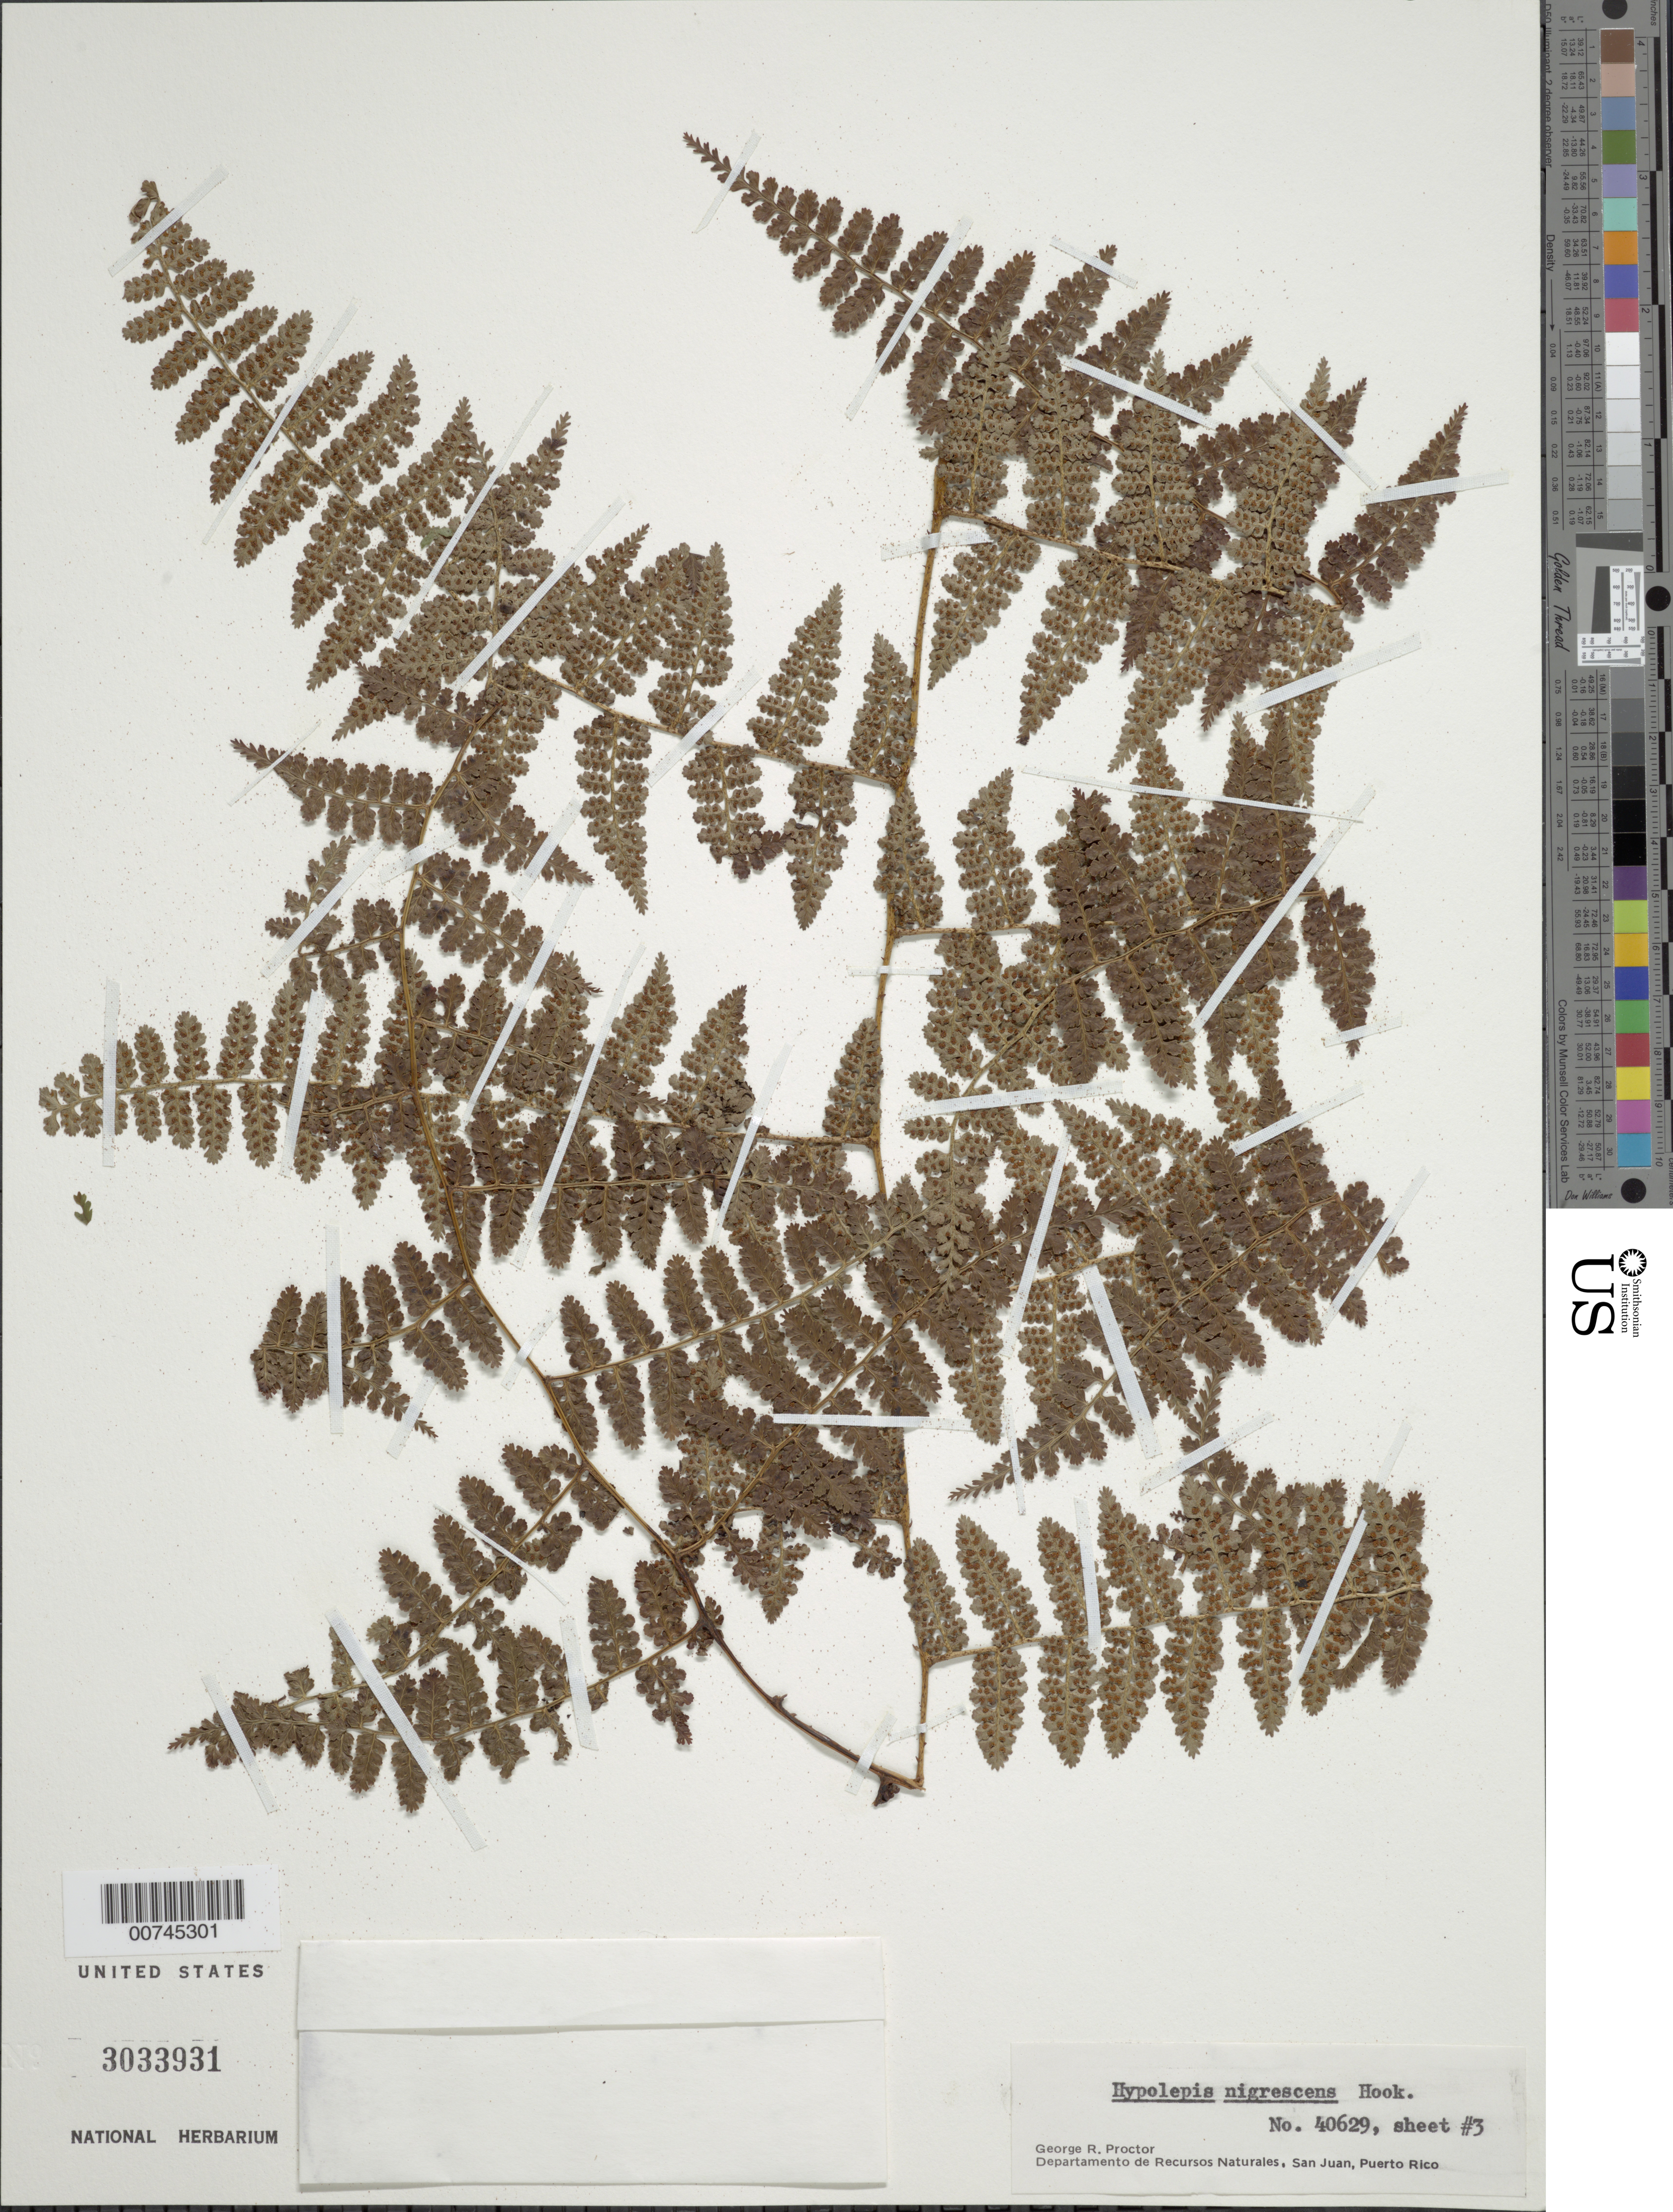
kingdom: Plantae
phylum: Tracheophyta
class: Polypodiopsida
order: Polypodiales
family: Dennstaedtiaceae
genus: Hypolepis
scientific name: Hypolepis nigrescens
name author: Hook.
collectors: G. R. Proctor, R. O. Woodbury & B. Pinto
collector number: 40629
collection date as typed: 31 Jul 1984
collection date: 1984-07-31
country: Puerto Rico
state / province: Orocovis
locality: Cordillera Central: Toro Negro State Forest. Summit of Cerro Doña Juana. Municipio de Orocovis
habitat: High-climbing tangled vine at border of clearing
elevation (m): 1078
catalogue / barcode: US 3033931